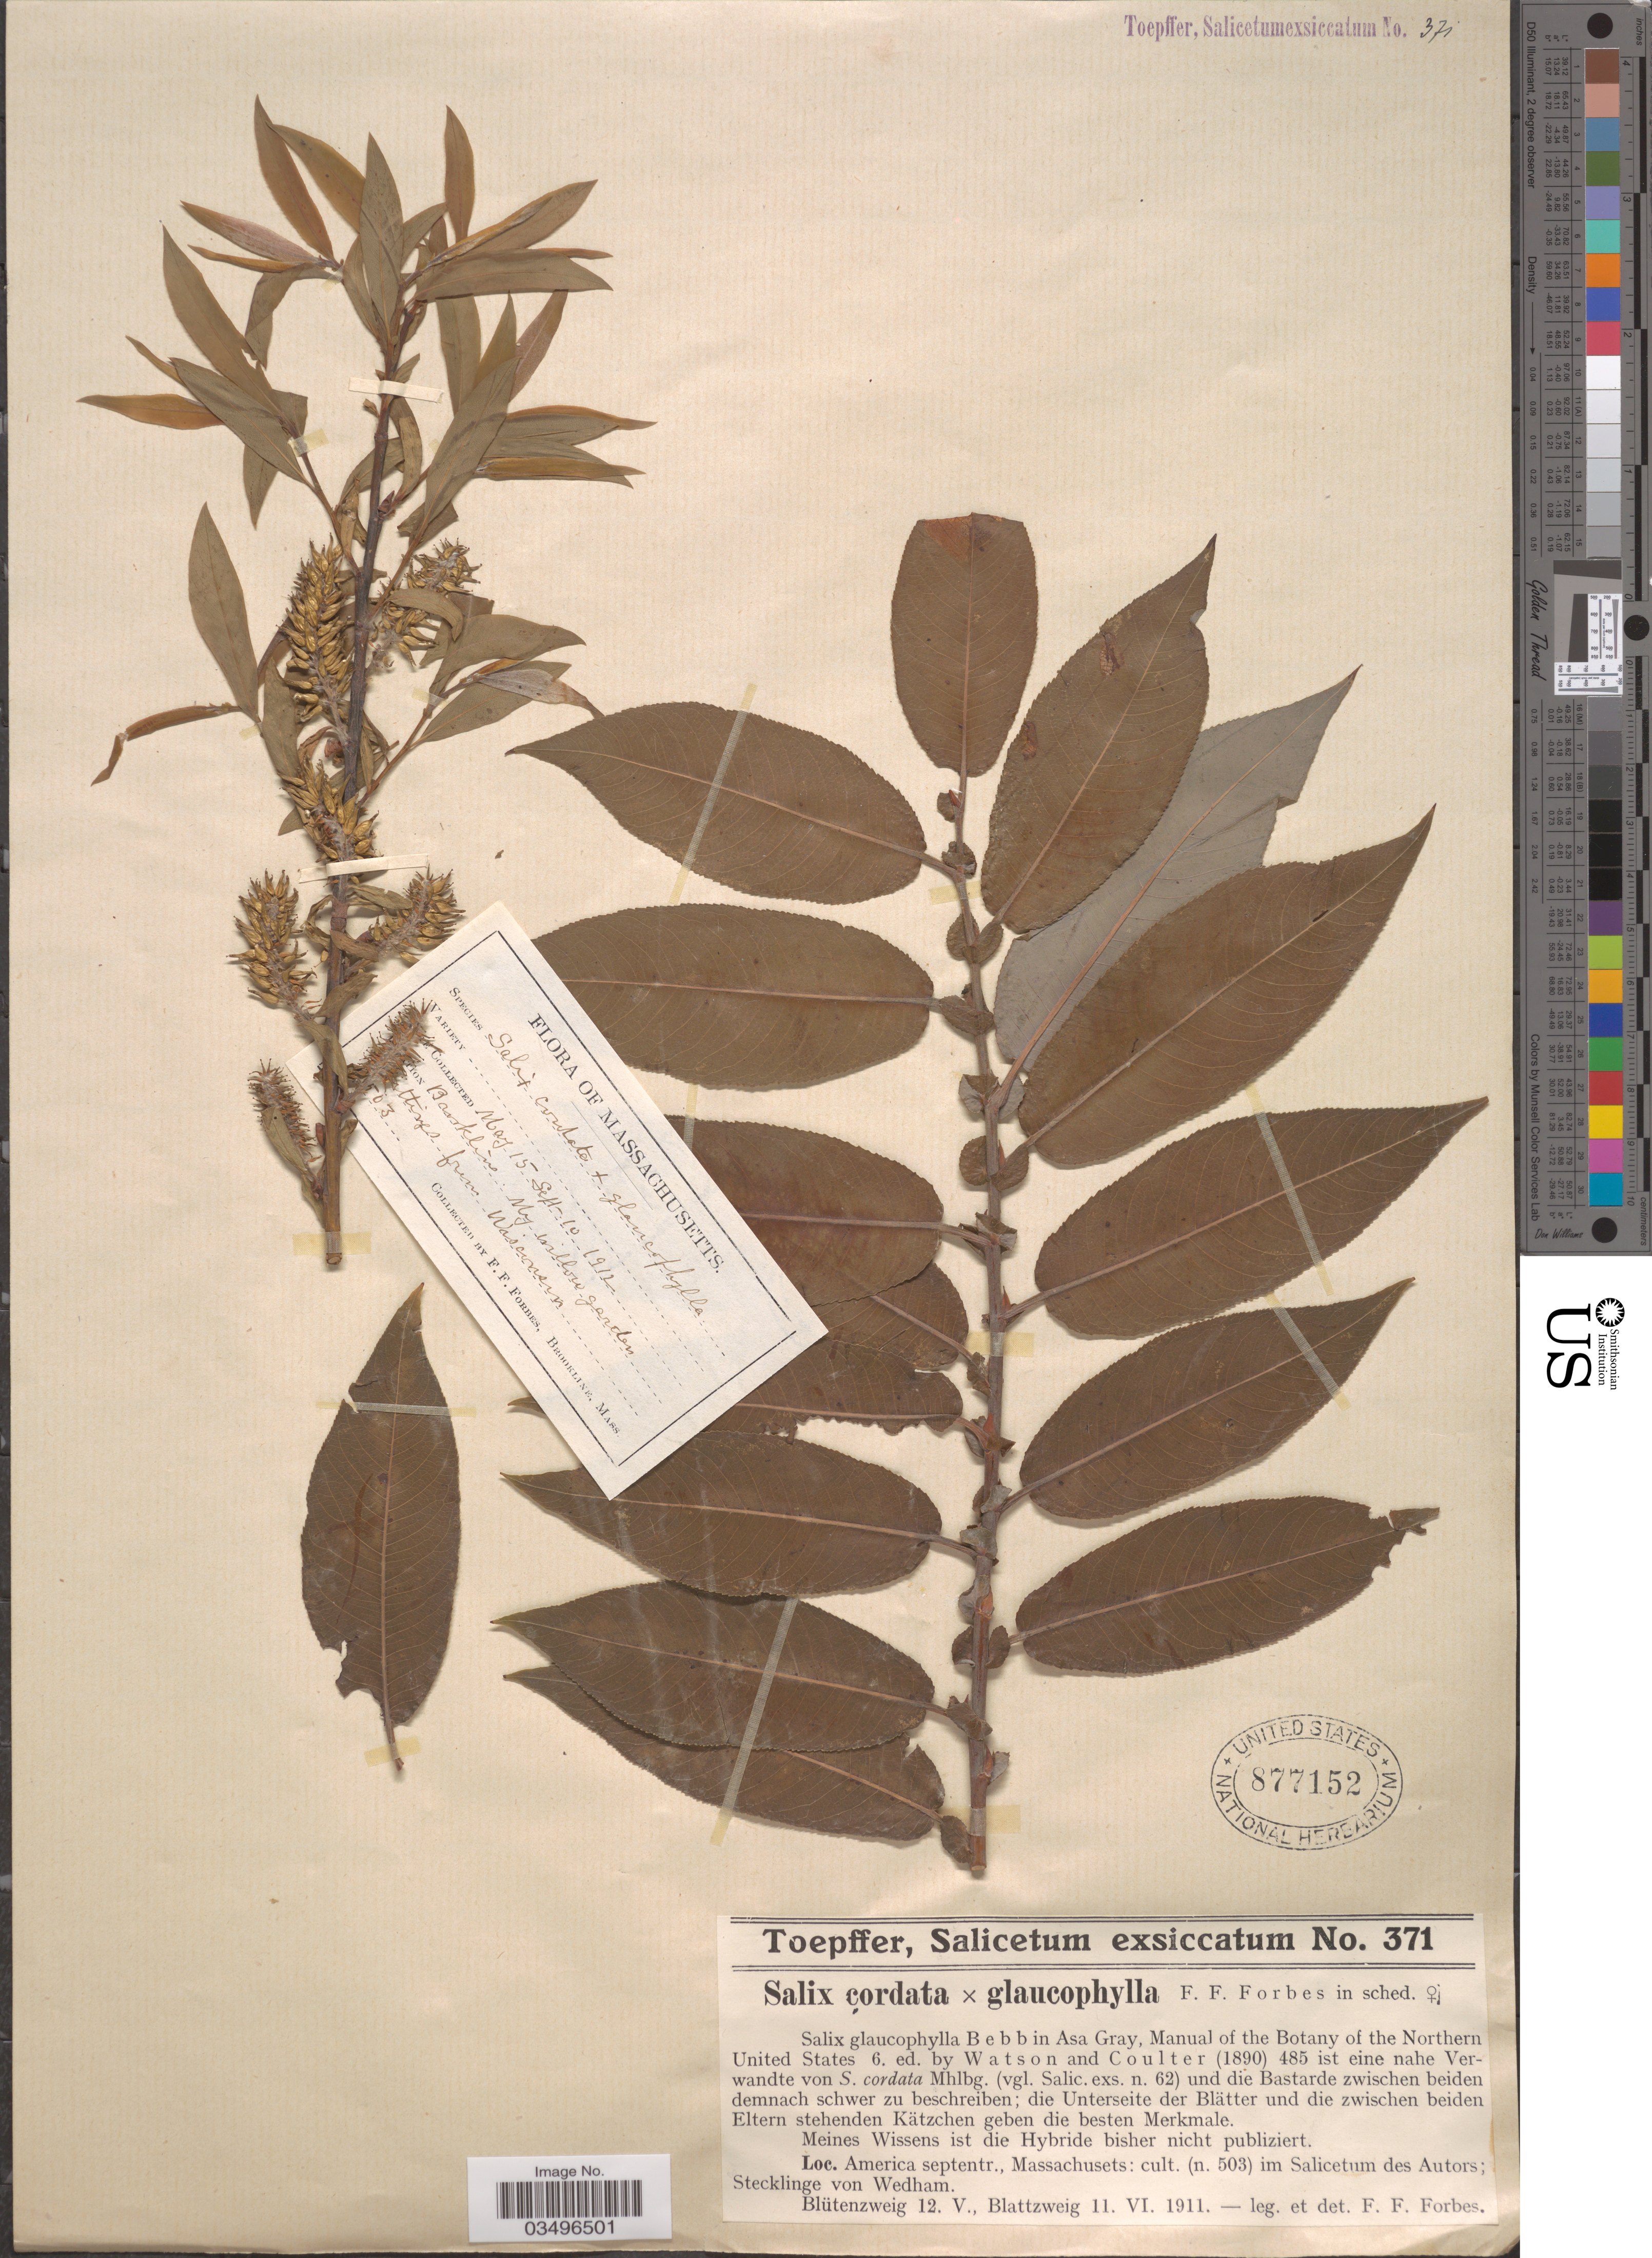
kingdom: Plantae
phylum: Tracheophyta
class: Magnoliopsida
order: Malpighiales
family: Salicaceae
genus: Salix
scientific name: Salix cordata x S. glaucophylla Andersson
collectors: F. Forbes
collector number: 503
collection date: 1912-05-15/1912-09-10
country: United States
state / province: Massachusetts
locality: Brookline. My willow garden. America septentr., im Salicetum des Autors; Stecklinge von Wedham.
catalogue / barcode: US 877152